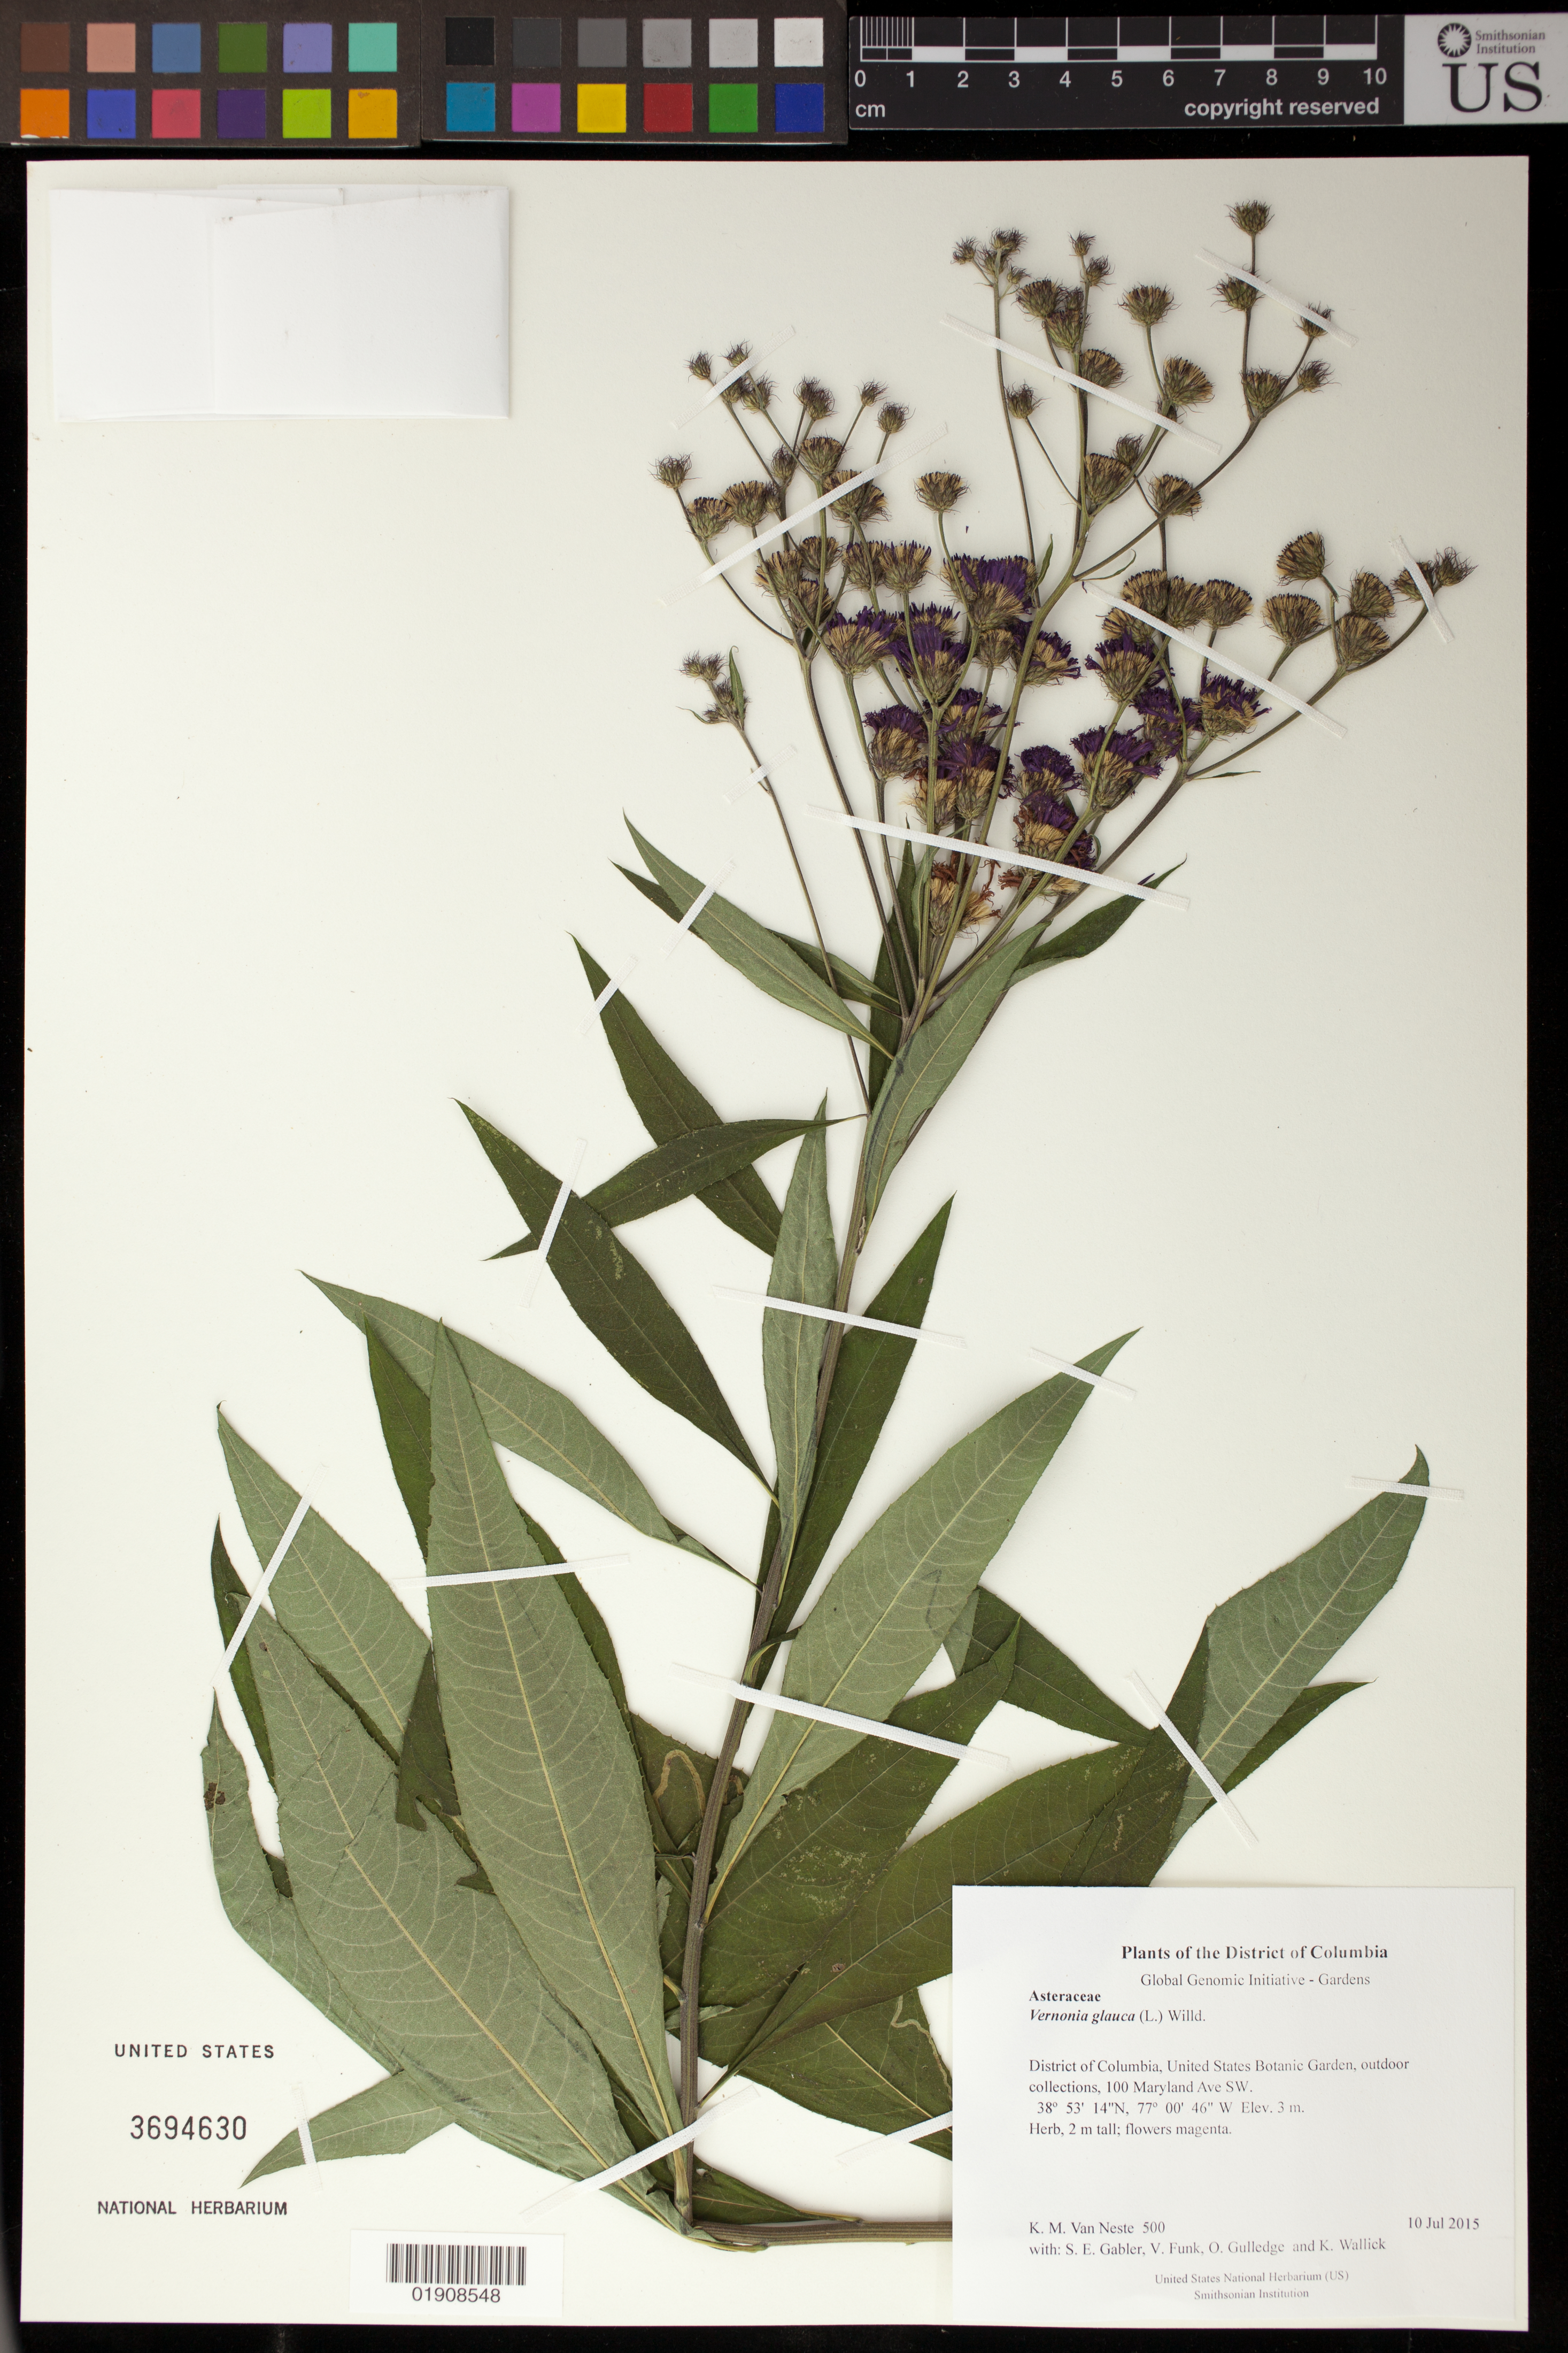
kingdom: Plantae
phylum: Tracheophyta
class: Magnoliopsida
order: Asterales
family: Asteraceae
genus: Vernonia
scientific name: Vernonia glauca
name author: (L.) Willd.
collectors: K. M. Van Neste, S. E. Gabler, V. Funk, O. Gulledge & K. Wallick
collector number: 500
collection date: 2015-07-10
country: United States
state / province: District of Columbia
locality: United States Botanic Garden, outdoor collections, 100 Maryland Ave SW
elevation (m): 3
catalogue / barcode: US 3694630